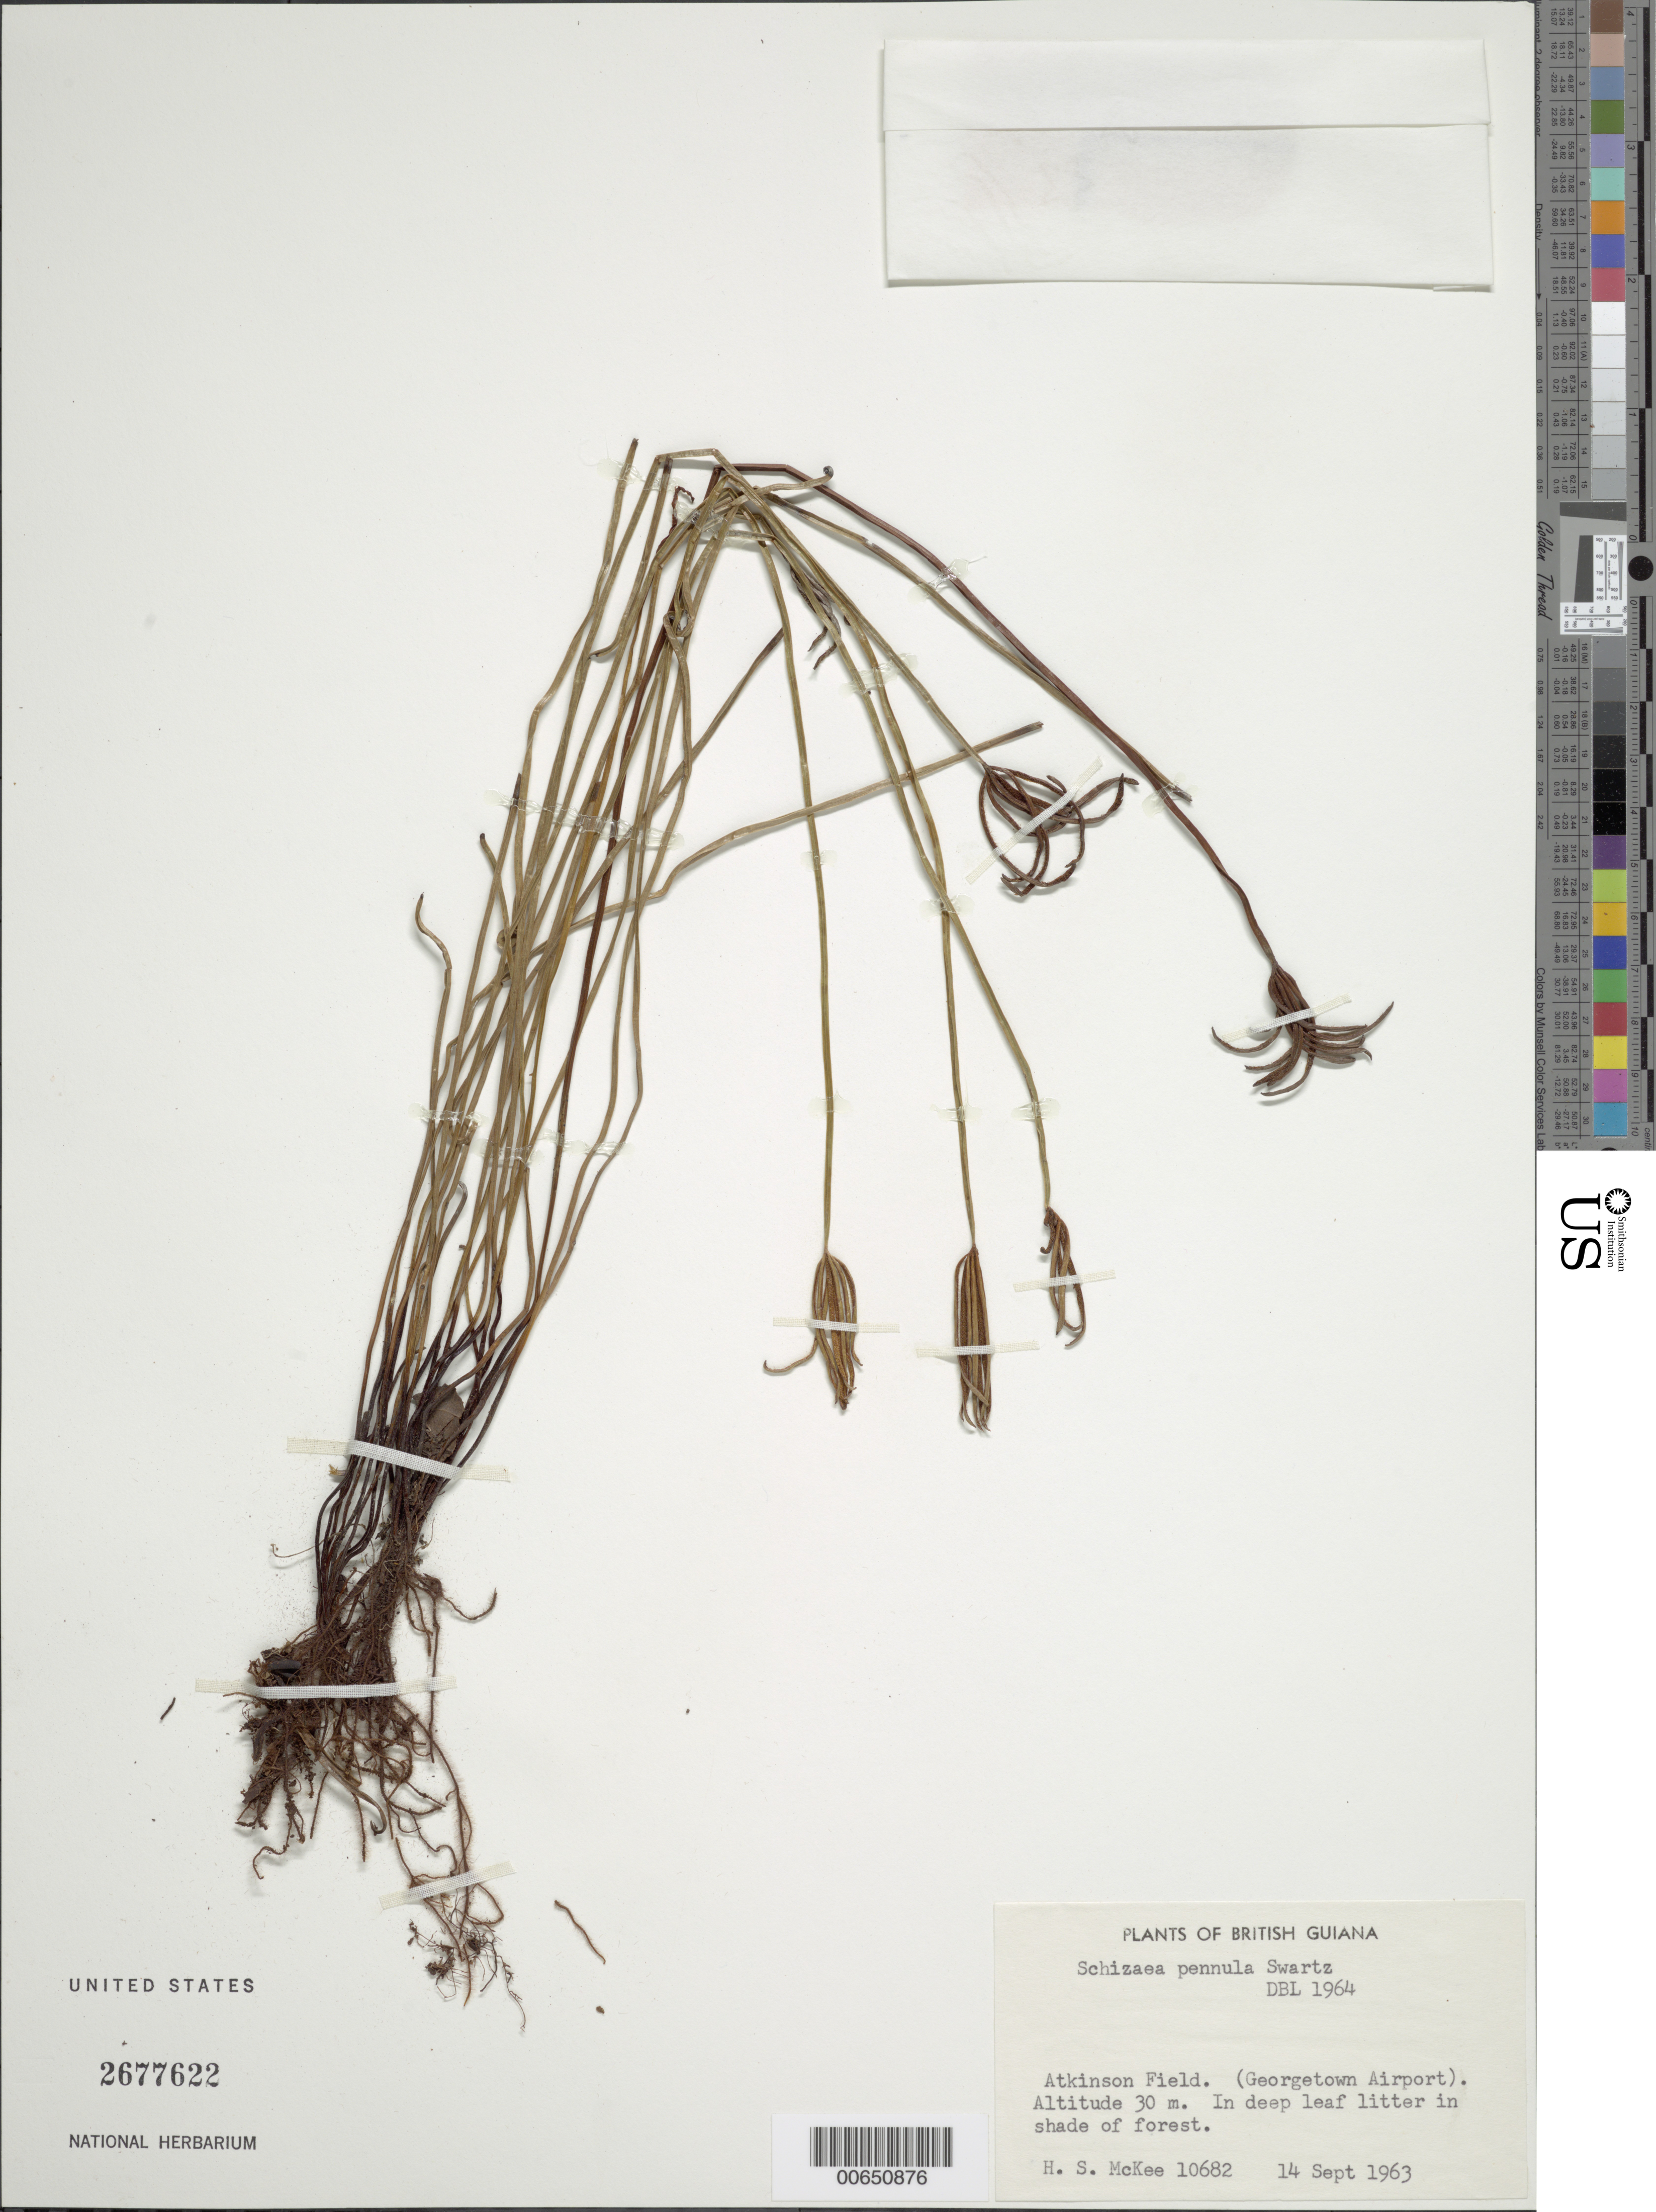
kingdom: Plantae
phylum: Tracheophyta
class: Polypodiopsida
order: Schizaeales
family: Schizaeaceae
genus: Actinostachys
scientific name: Actinostachys pennula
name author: (Sw.) Hook.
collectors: H. S. McKee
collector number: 10682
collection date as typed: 14-Sep-63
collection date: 1963-09-14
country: Guyana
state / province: Demerara-Mahaica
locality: Timerhi Airport (Atkinson Field)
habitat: Shade of forest on sandhill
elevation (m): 40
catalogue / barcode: US 2677622